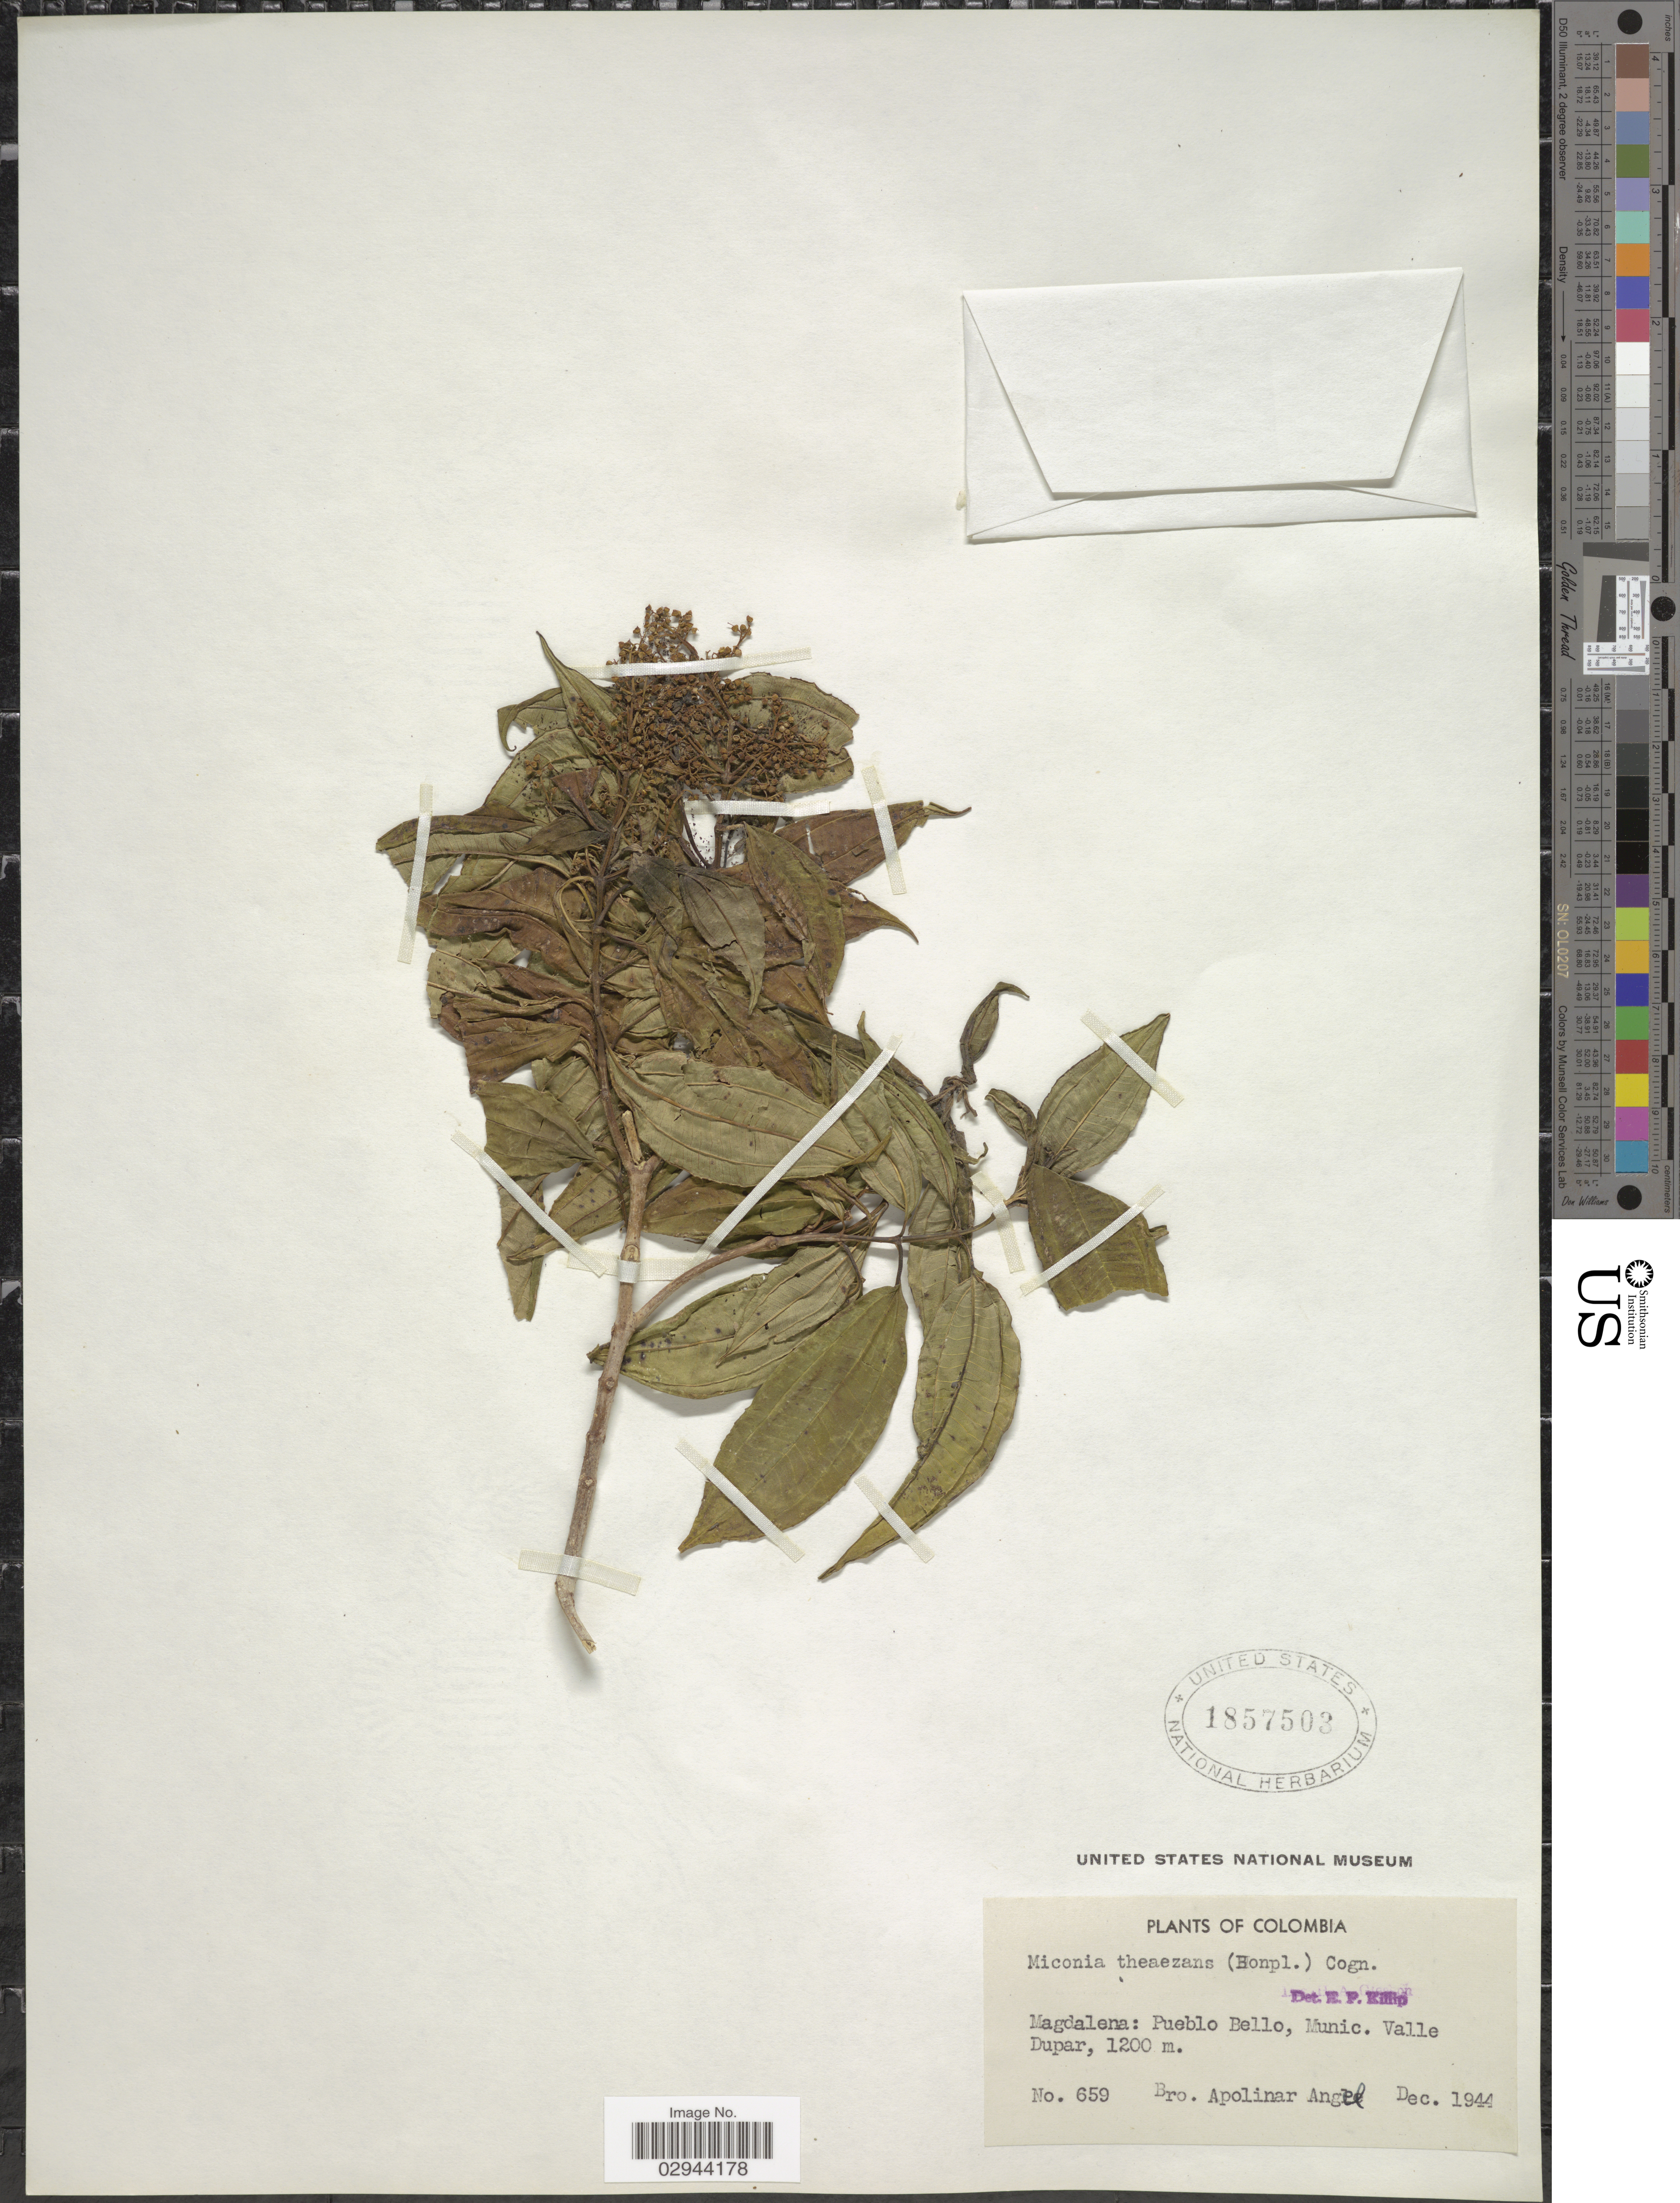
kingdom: Plantae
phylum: Tracheophyta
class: Magnoliopsida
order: Myrtales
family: Melastomataceae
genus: Miconia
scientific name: Miconia theizans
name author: (Bonpl.) Cogn.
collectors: A. Angel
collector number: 659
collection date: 1944-12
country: Colombia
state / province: Magdalena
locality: Pueblo Bello, Munic. Valle Dupar.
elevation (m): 1200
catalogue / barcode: US 1857503